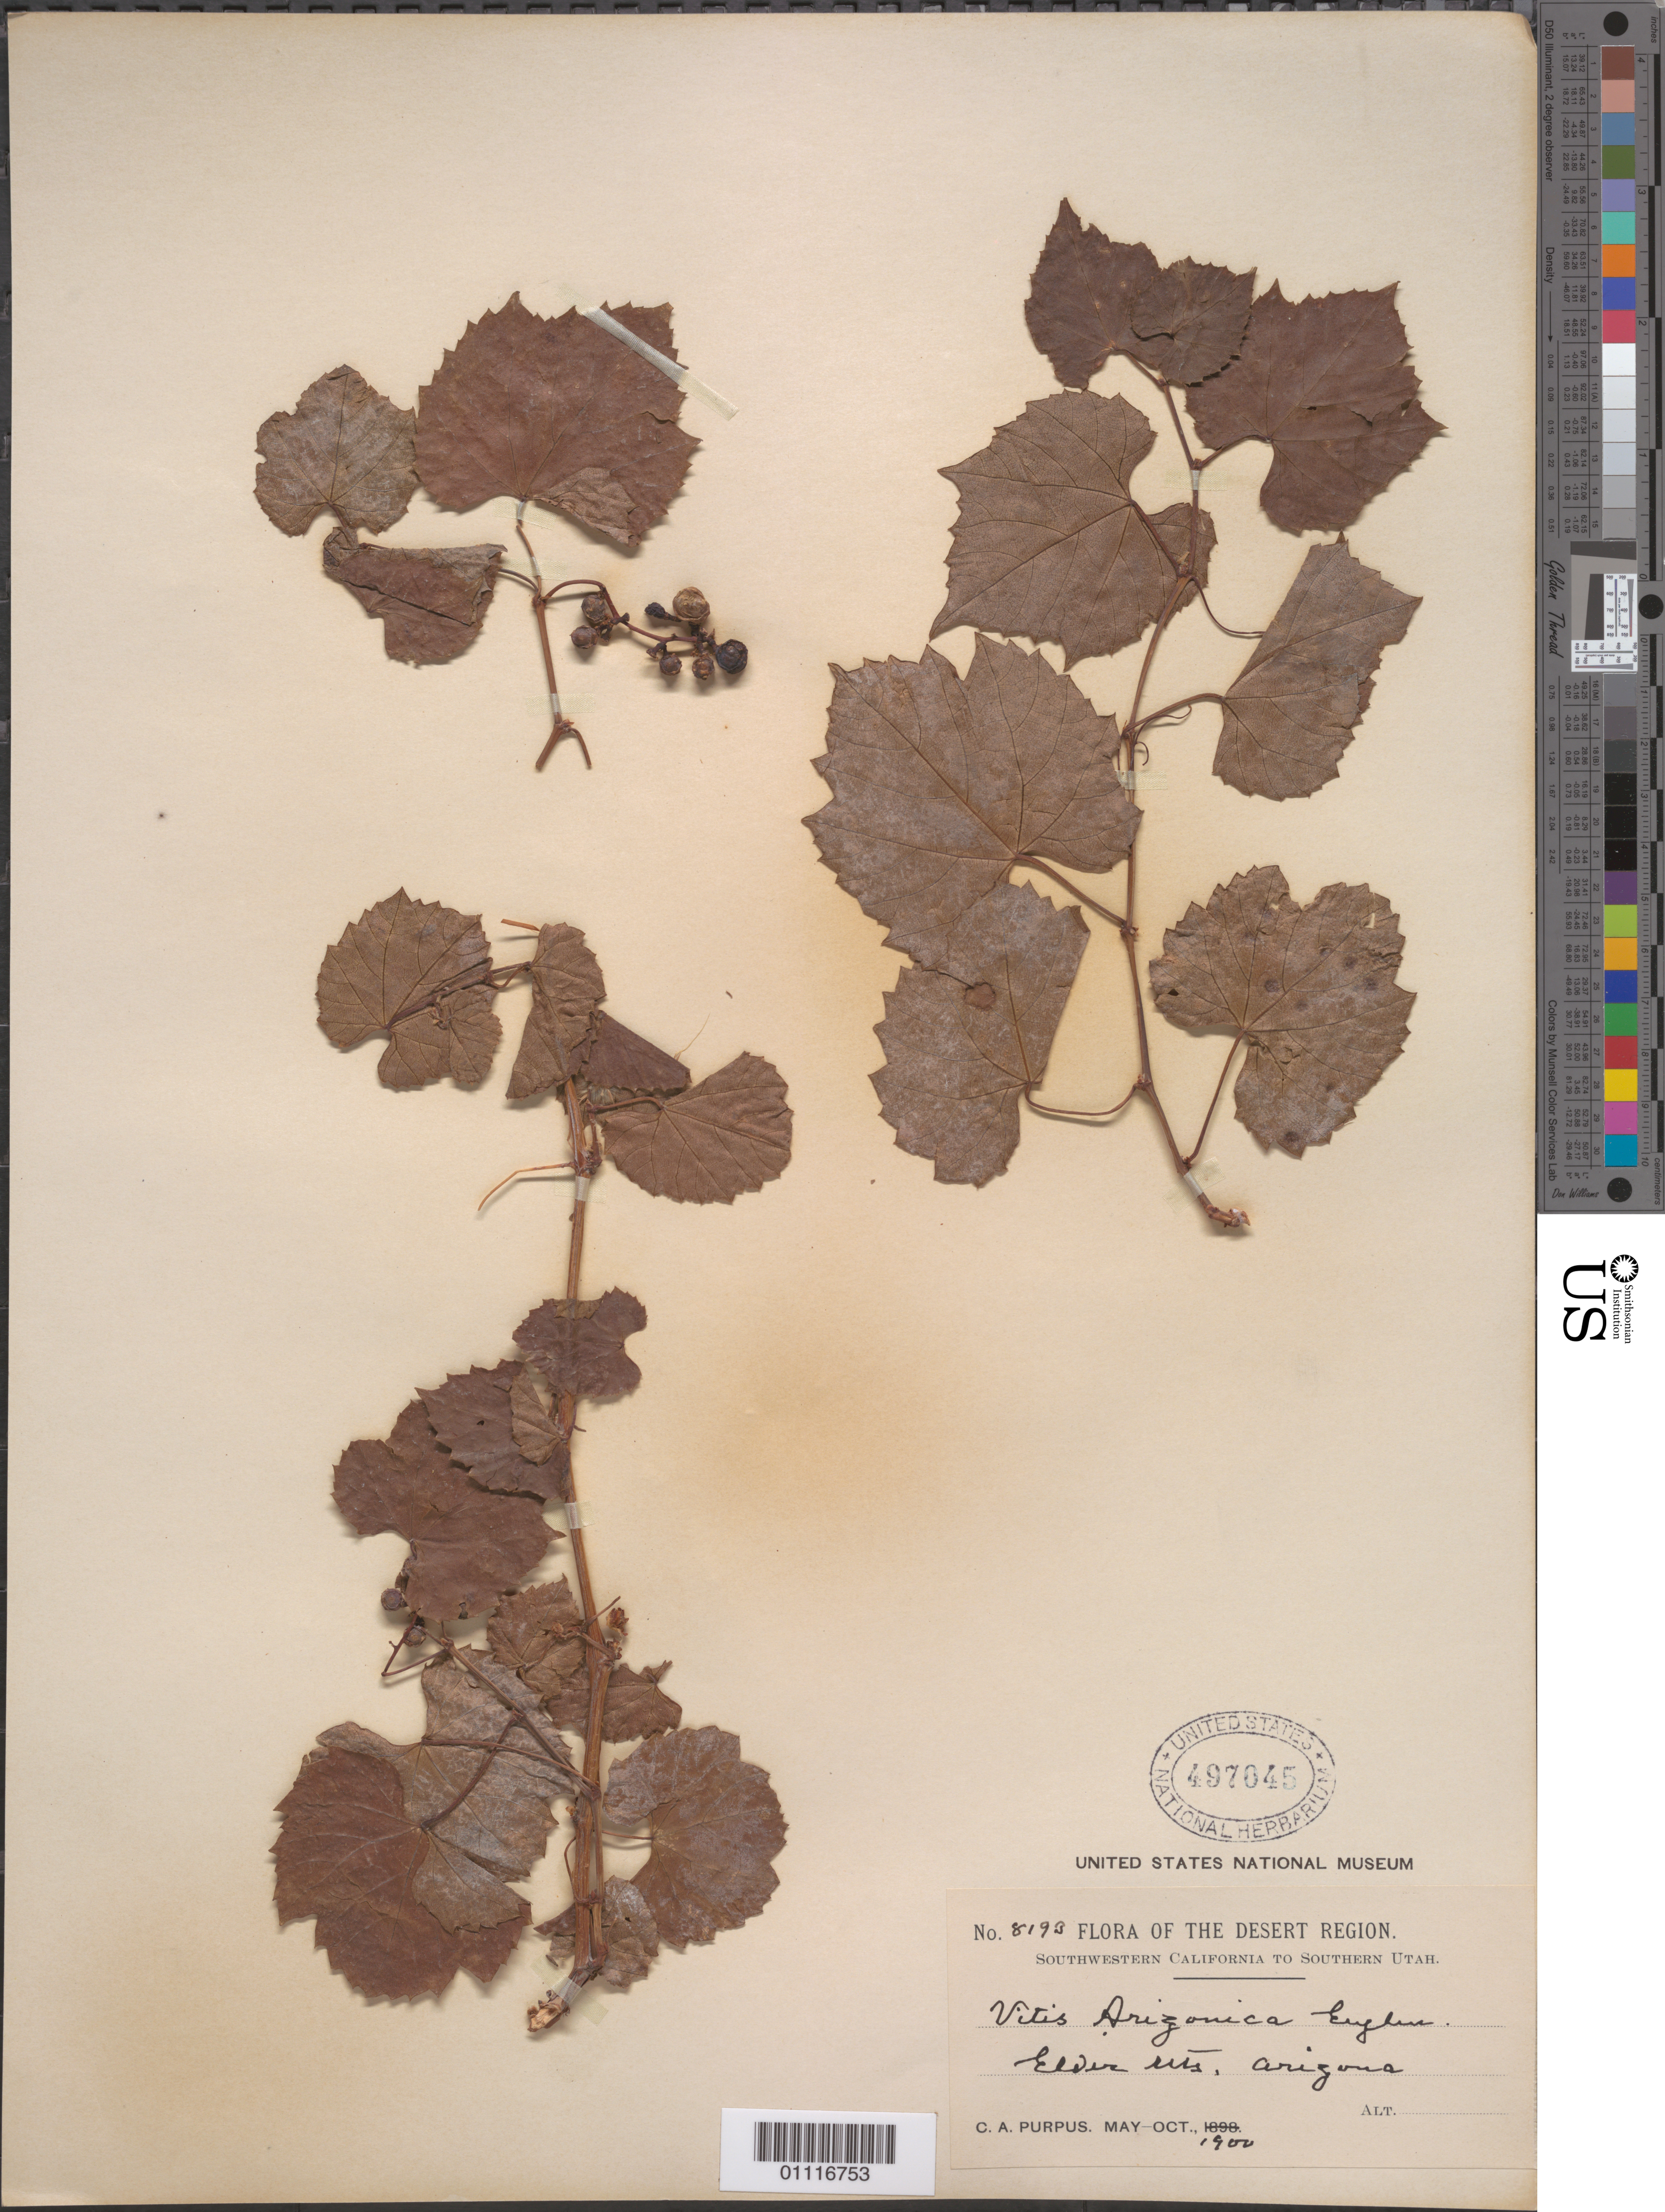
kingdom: Plantae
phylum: Tracheophyta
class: Magnoliopsida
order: Vitales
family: Vitaceae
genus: Vitis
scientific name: Vitis arizonica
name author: Engelm.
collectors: C. A. Purpus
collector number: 8193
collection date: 1900-05/1900-10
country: United States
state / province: Arizona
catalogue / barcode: US 497045